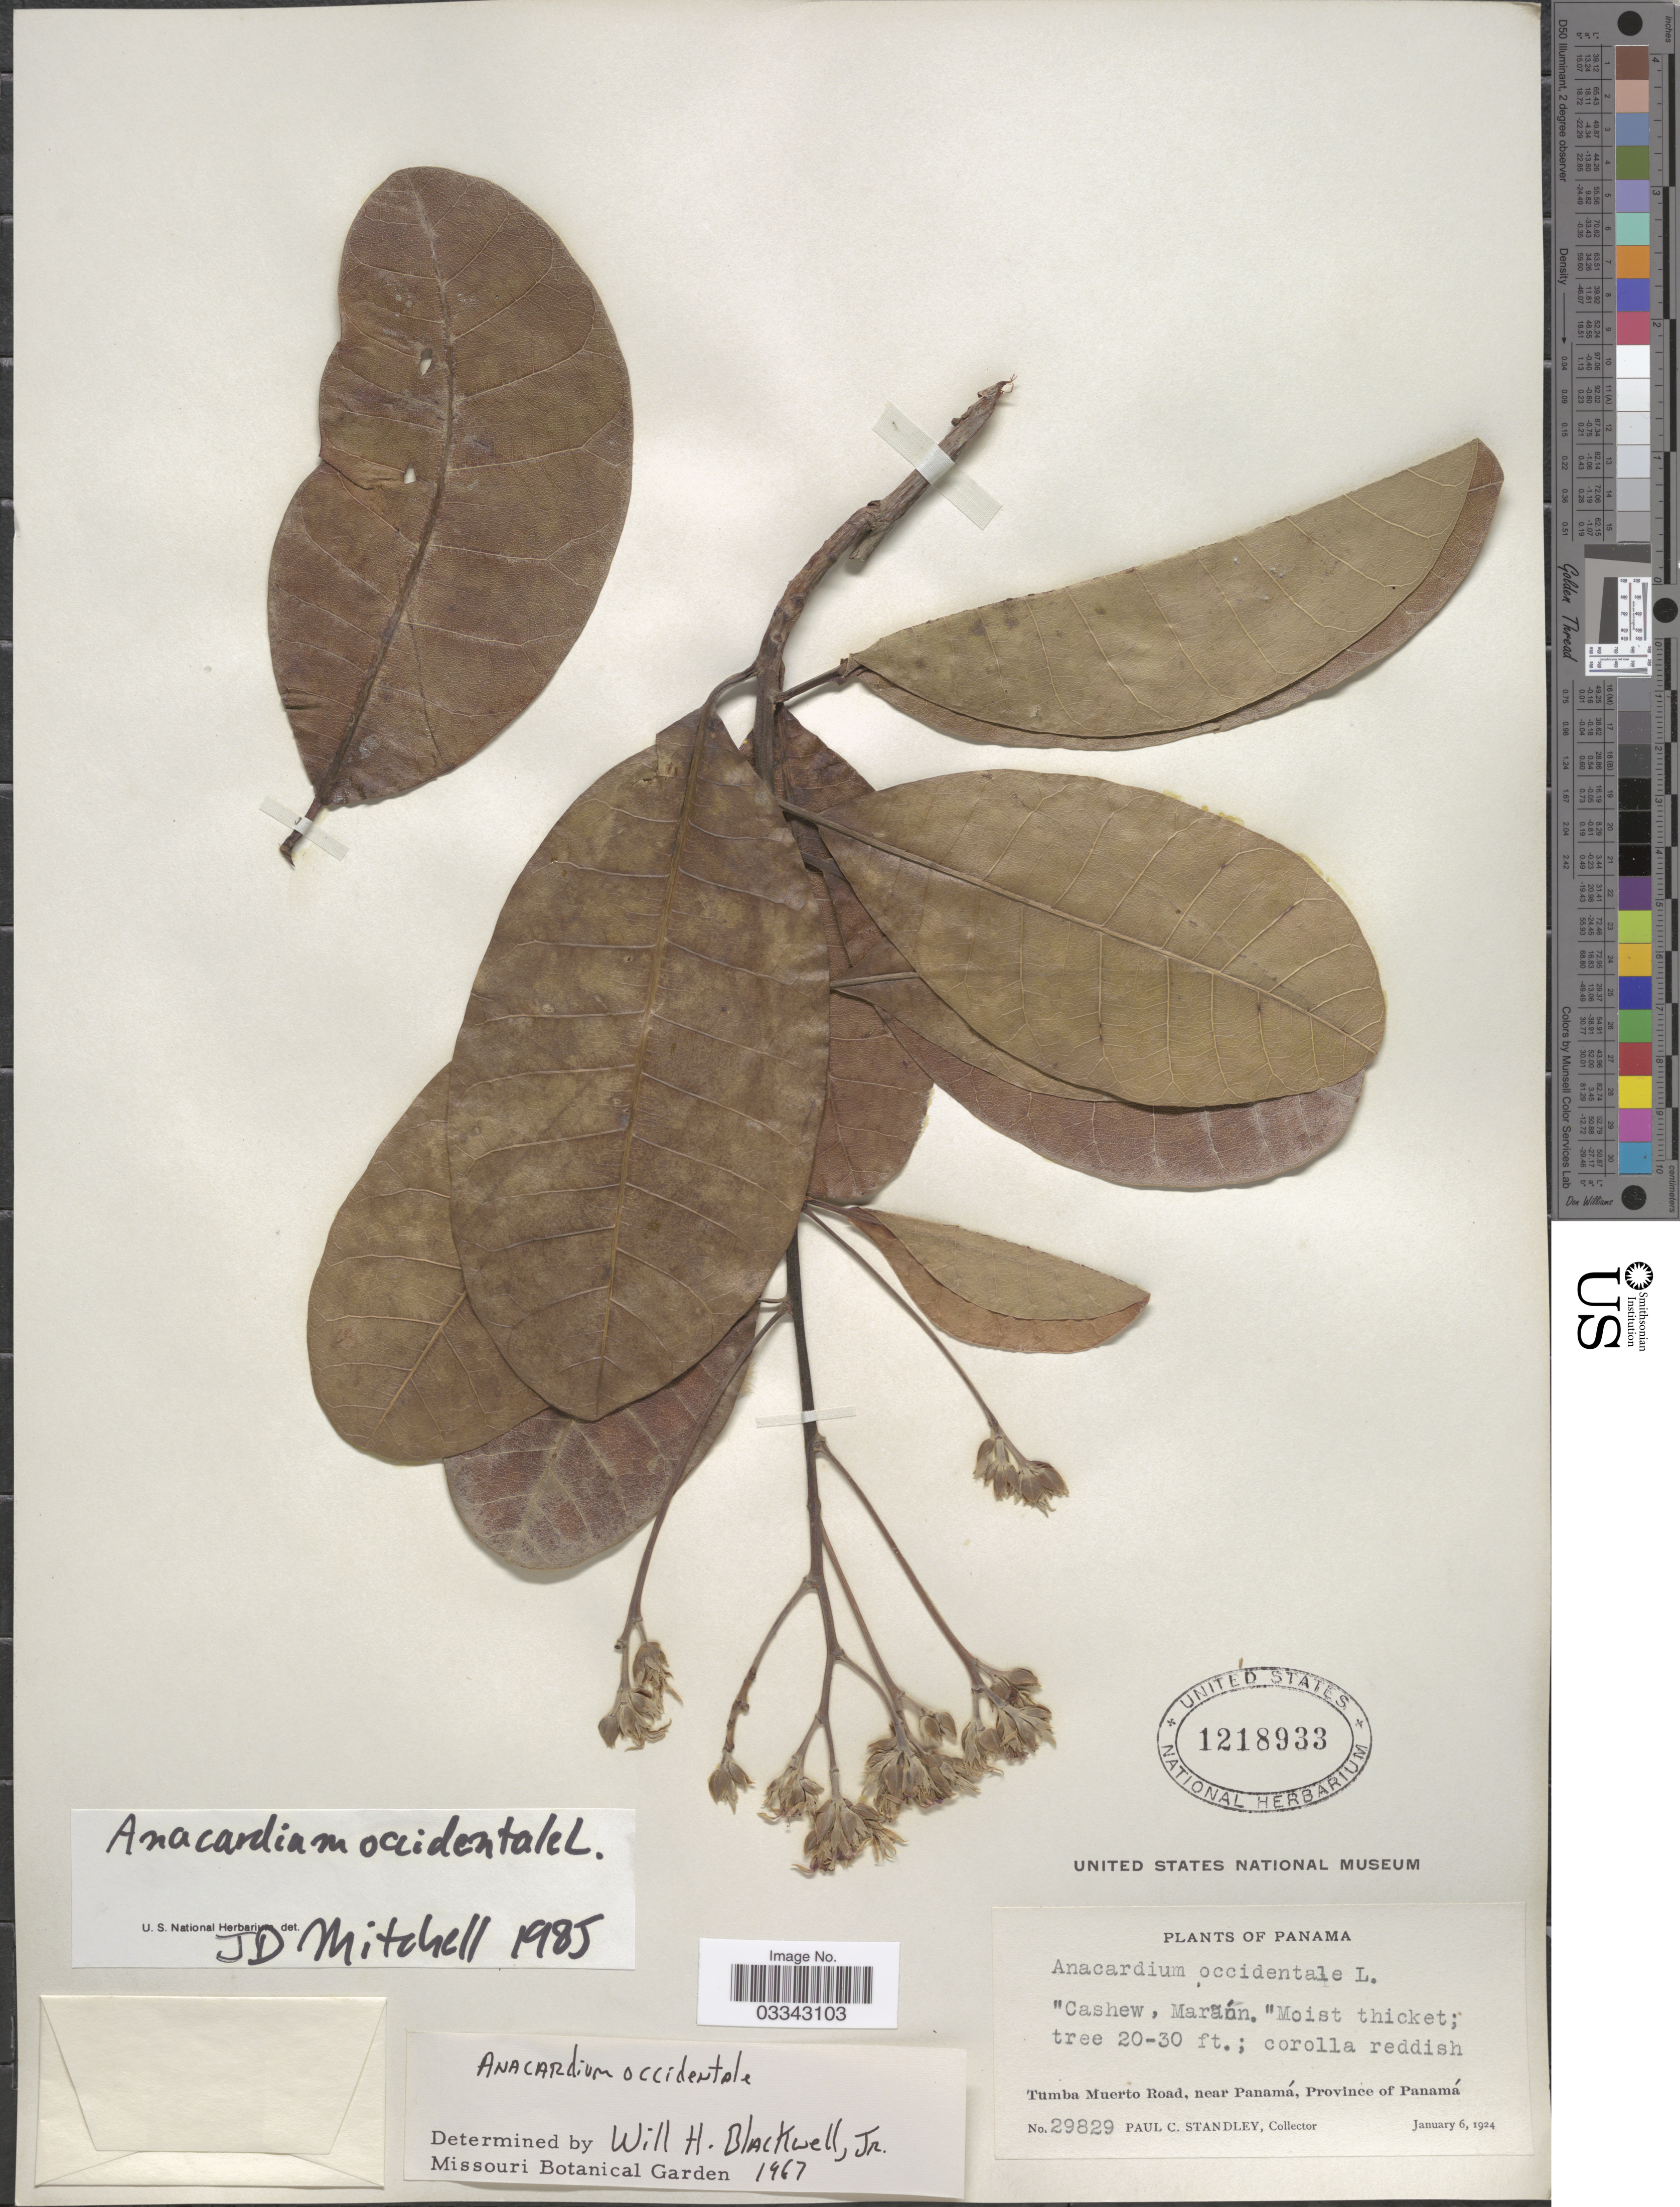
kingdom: Plantae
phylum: Tracheophyta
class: Magnoliopsida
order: Sapindales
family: Anacardiaceae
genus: Anacardium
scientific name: Anacardium occidentale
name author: L.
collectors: P. C. Standley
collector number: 29829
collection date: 1924-01-06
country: Panama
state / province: Panamá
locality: Tumba Muerto Road, near Panamá.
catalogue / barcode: US 1218933